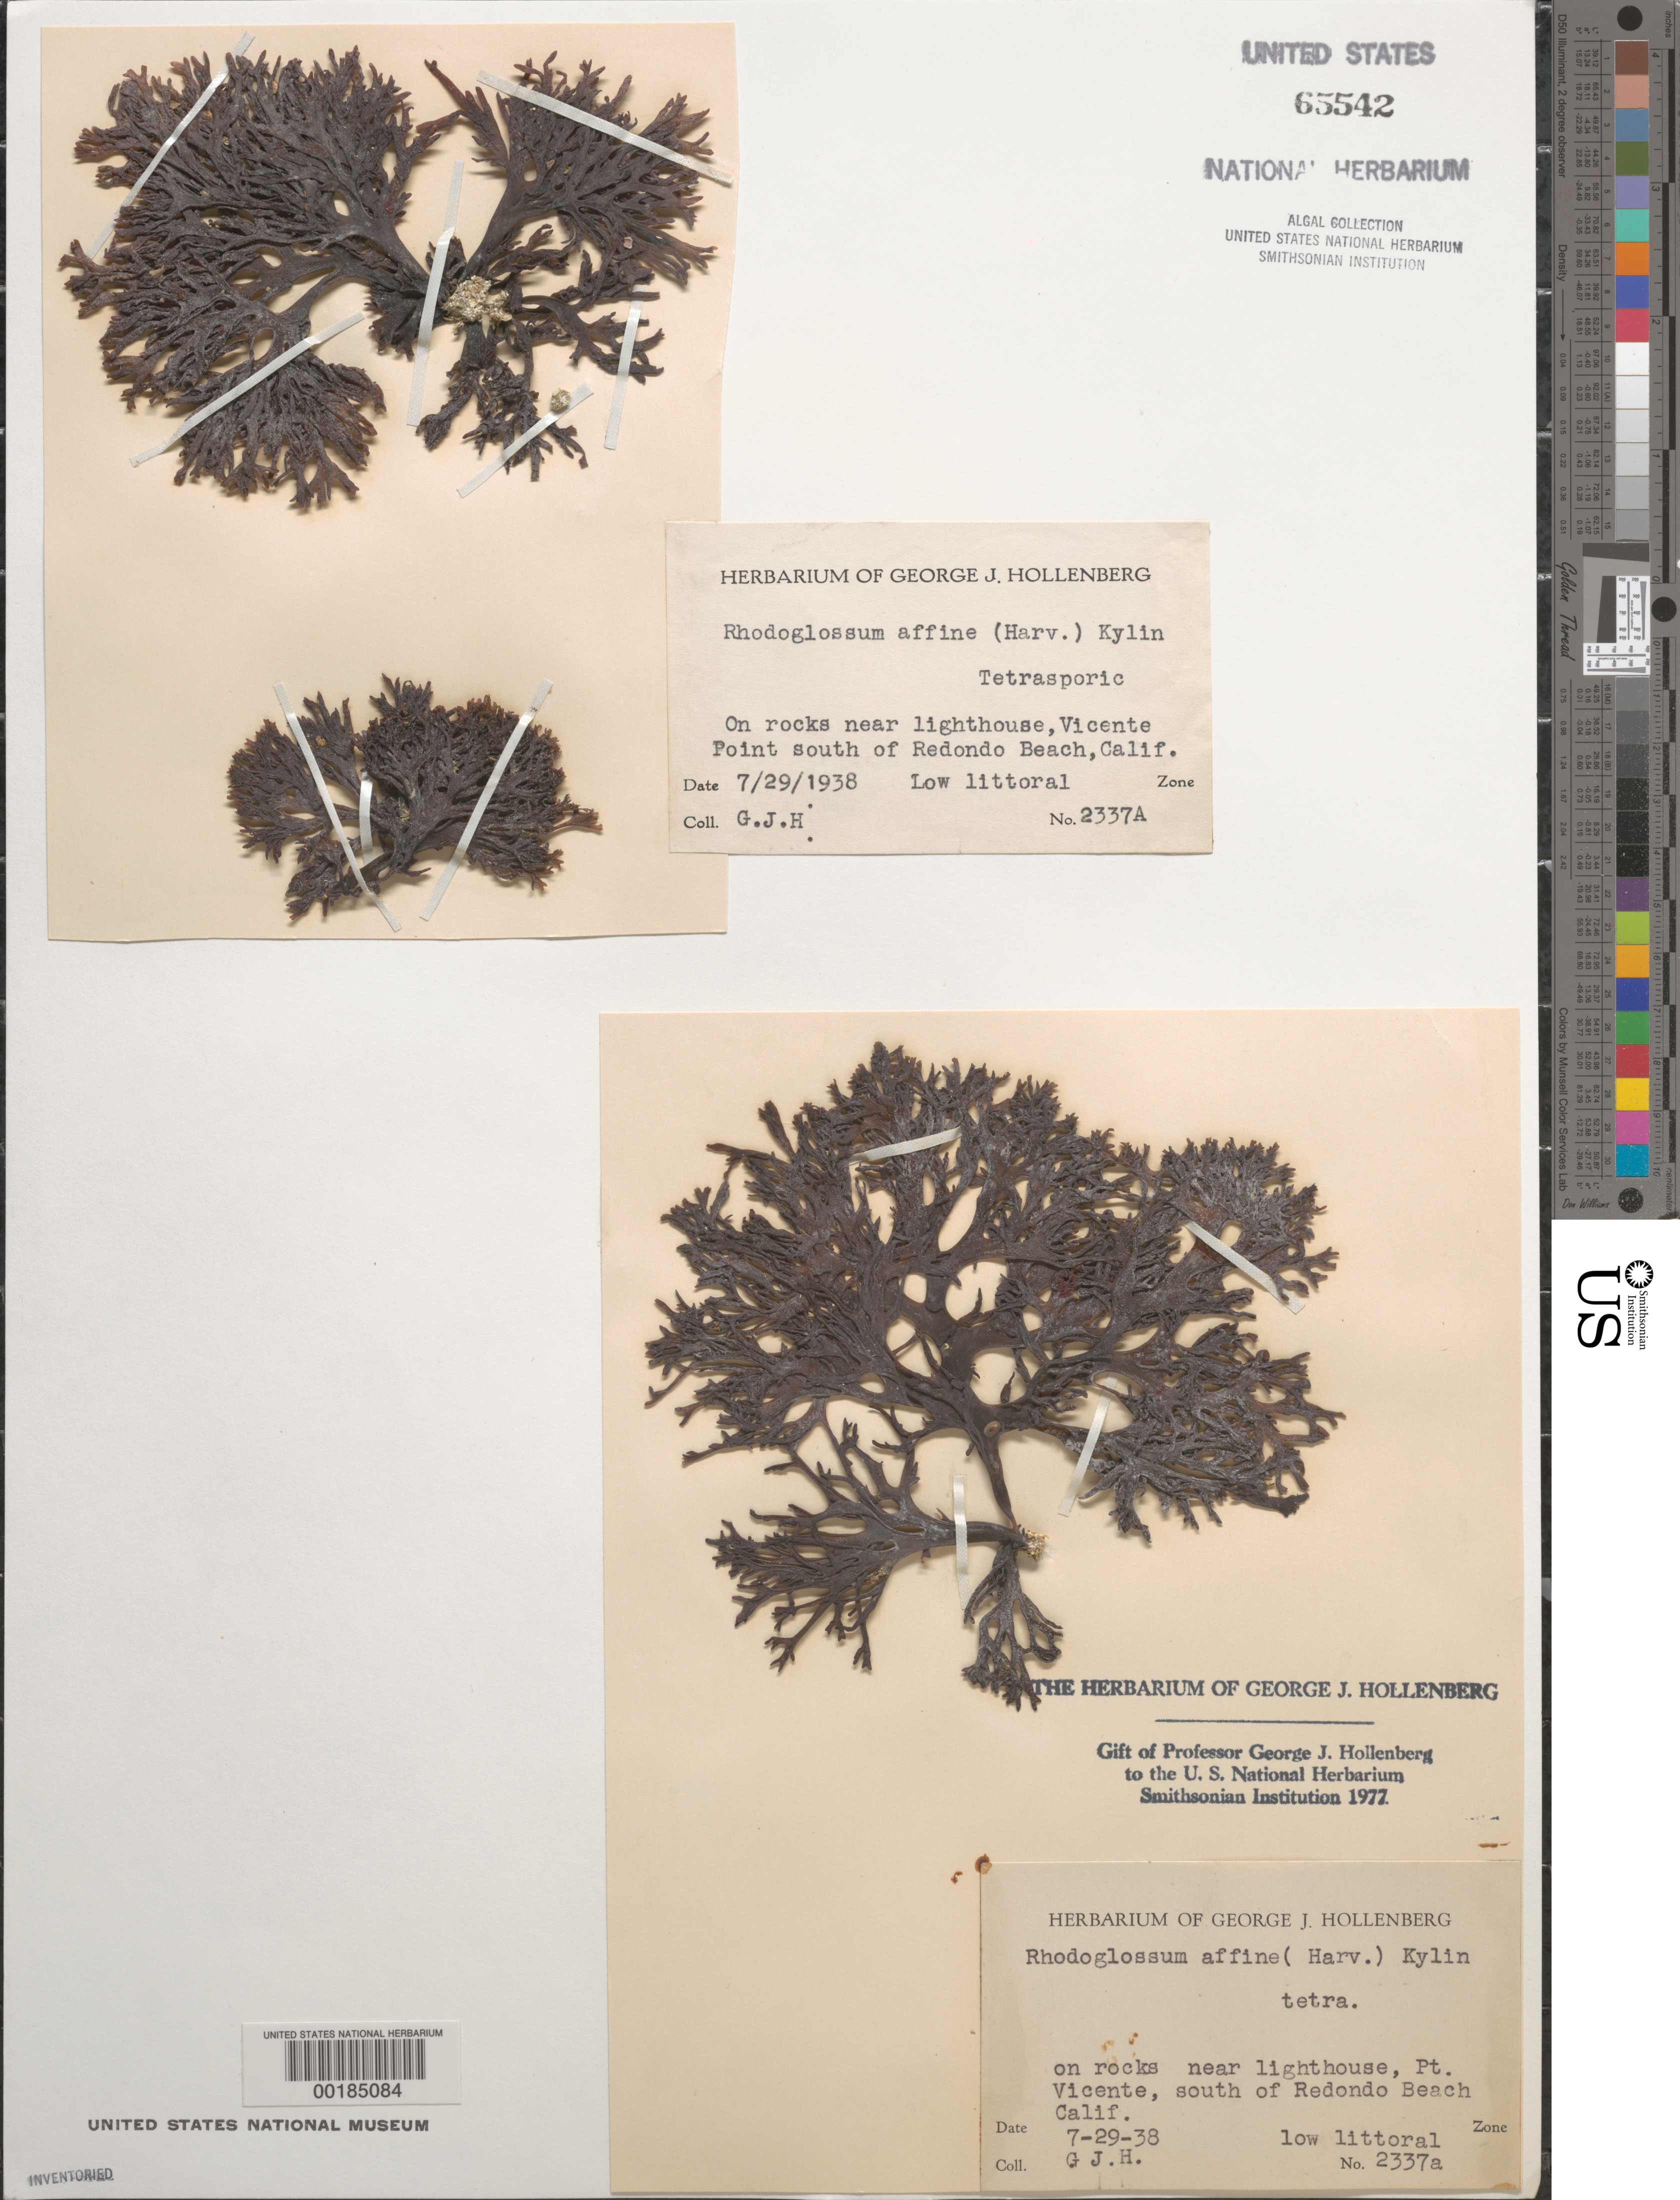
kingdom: Plantae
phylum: Rhodophyta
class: Florideophyceae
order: Gigartinales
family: Gigartinaceae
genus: Mazzaella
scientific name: Mazzaella affinis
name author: (Harvey) Fredericq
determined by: Algae name updating Project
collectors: G. Hollenberg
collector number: GJH 2337a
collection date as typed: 29 Jul 1938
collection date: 1938-07-29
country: United States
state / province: California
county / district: Los Angeles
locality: Point Vicente, south of Redondo Beach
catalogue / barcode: US 65542